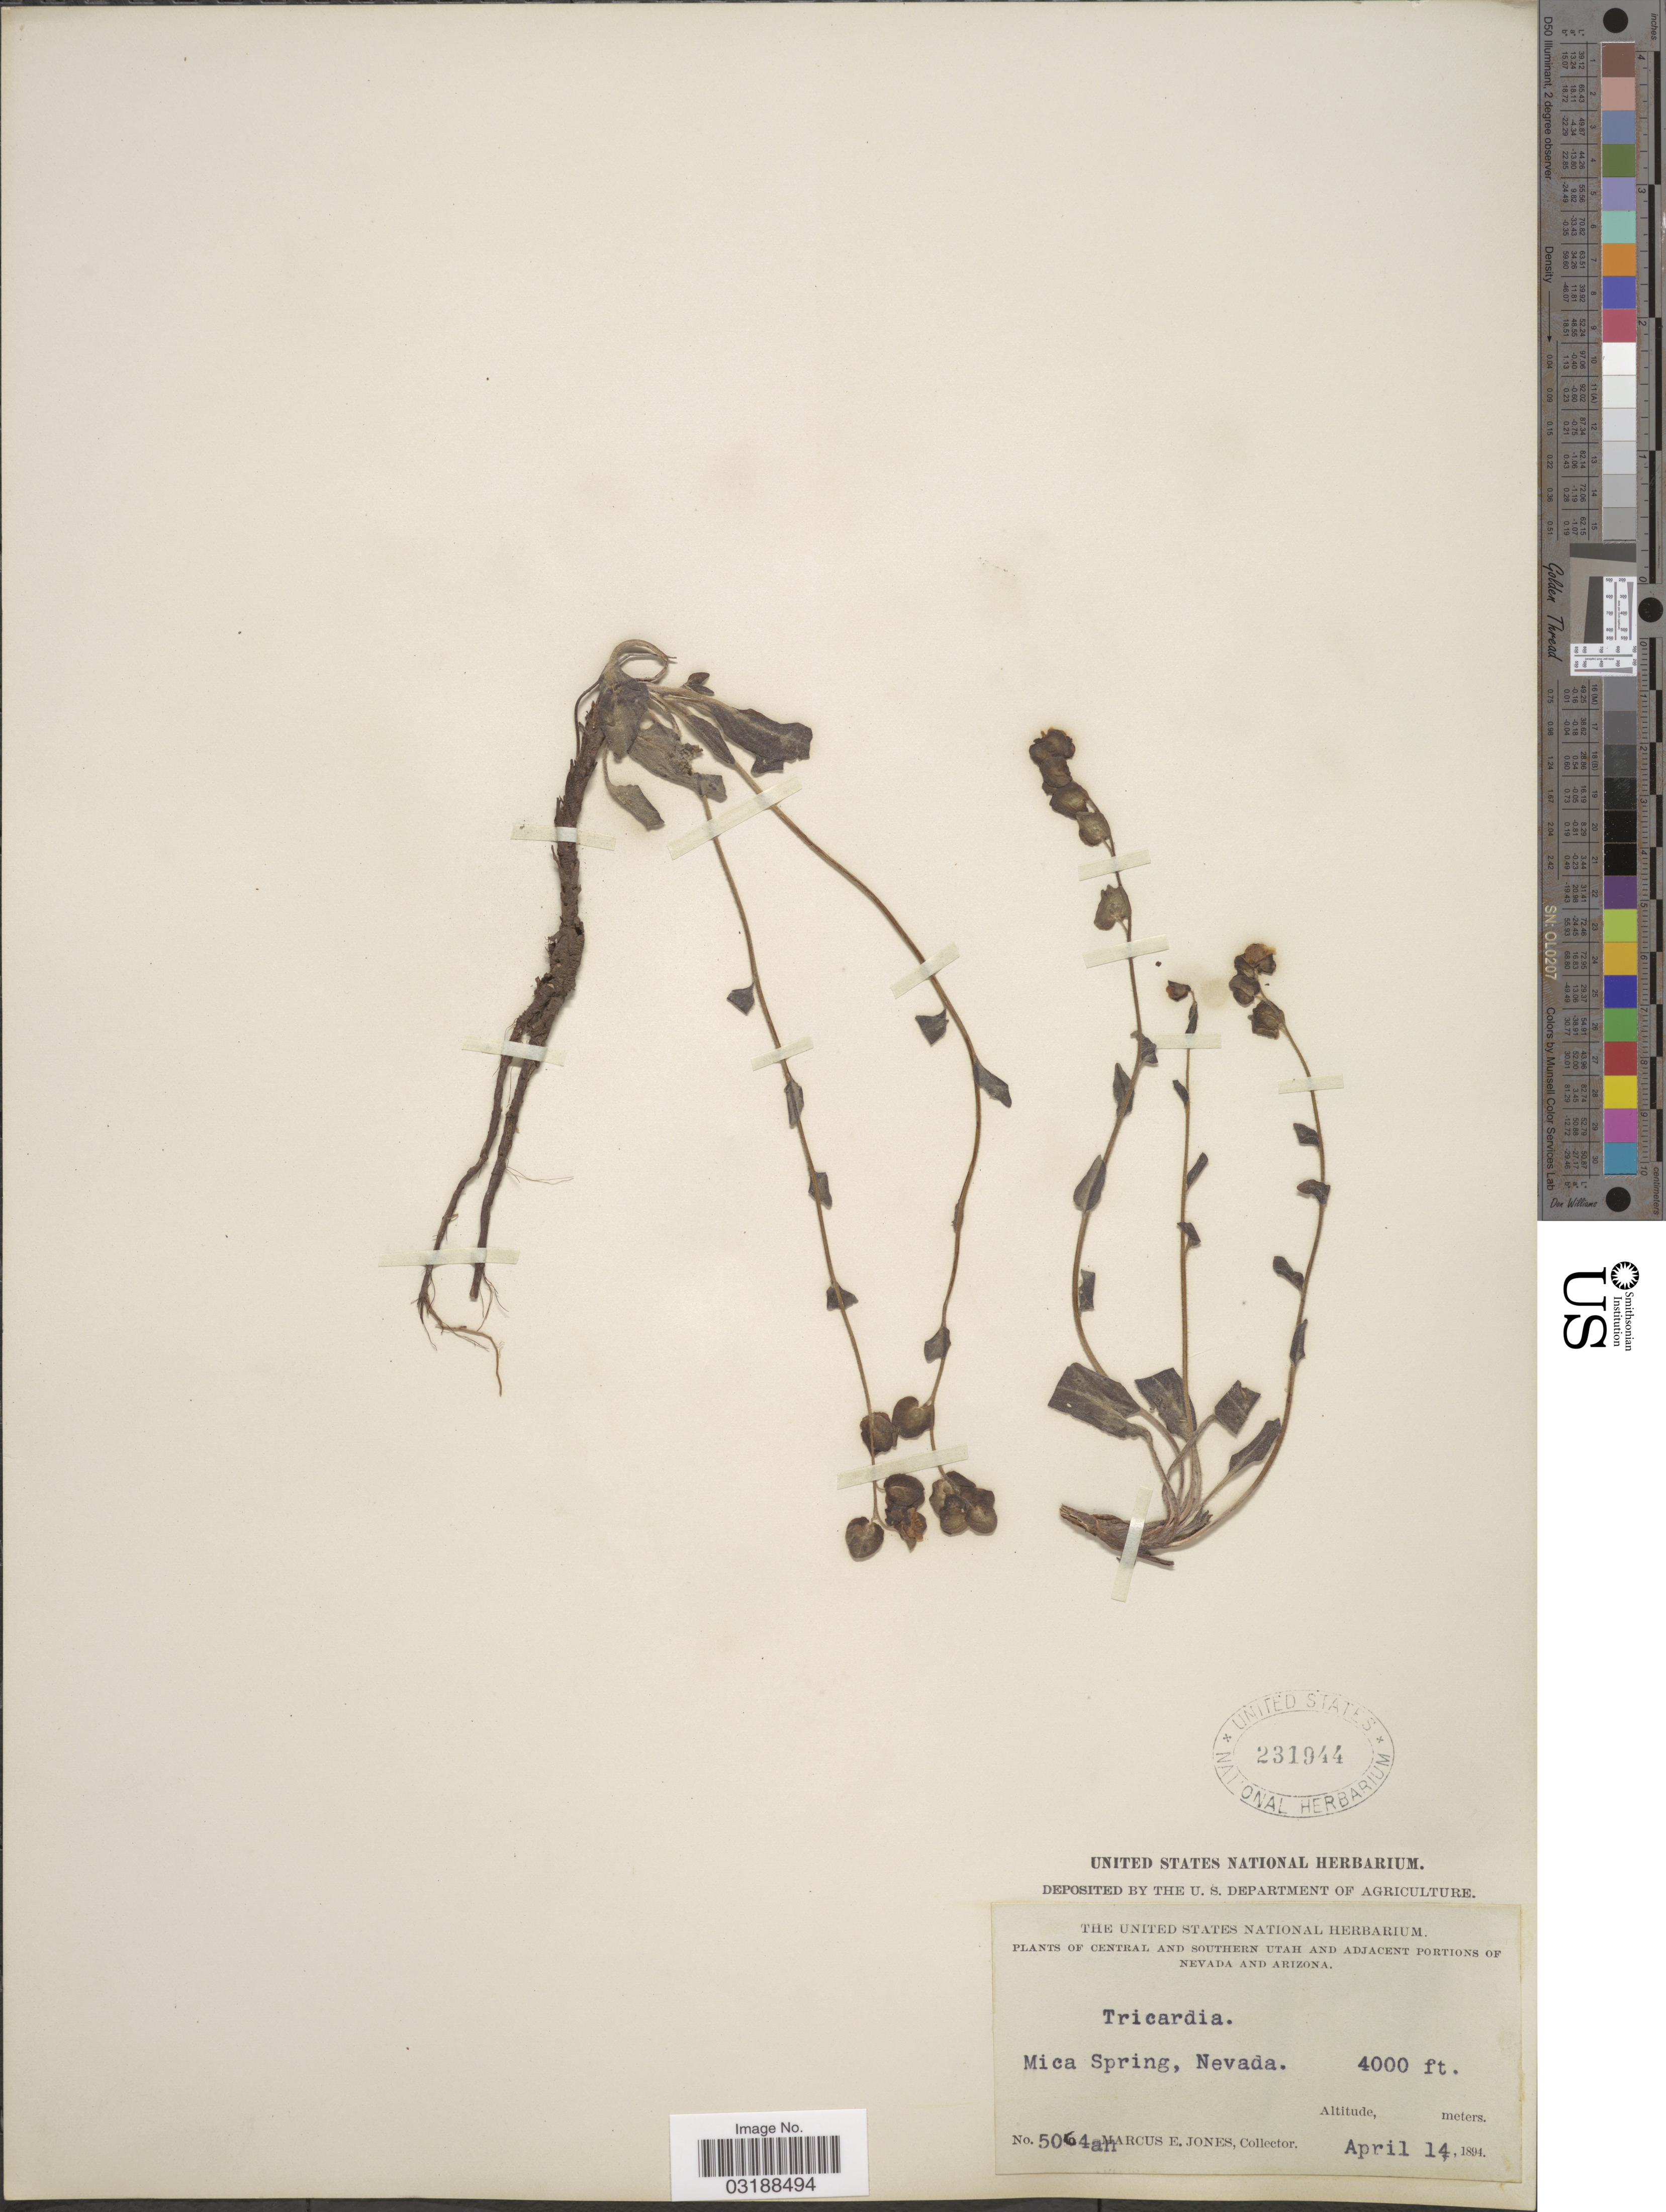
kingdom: Plantae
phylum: Tracheophyta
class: Magnoliopsida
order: Boraginales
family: Hydrophyllaceae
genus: Tricardia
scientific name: Tricardia watsonii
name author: Torr. ex S. Watson in C. King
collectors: M. E. Jones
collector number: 5064an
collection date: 1894-04-14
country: United States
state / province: Utah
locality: Central and Southern Utah, Mica Spring.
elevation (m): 1219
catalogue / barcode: US 231944